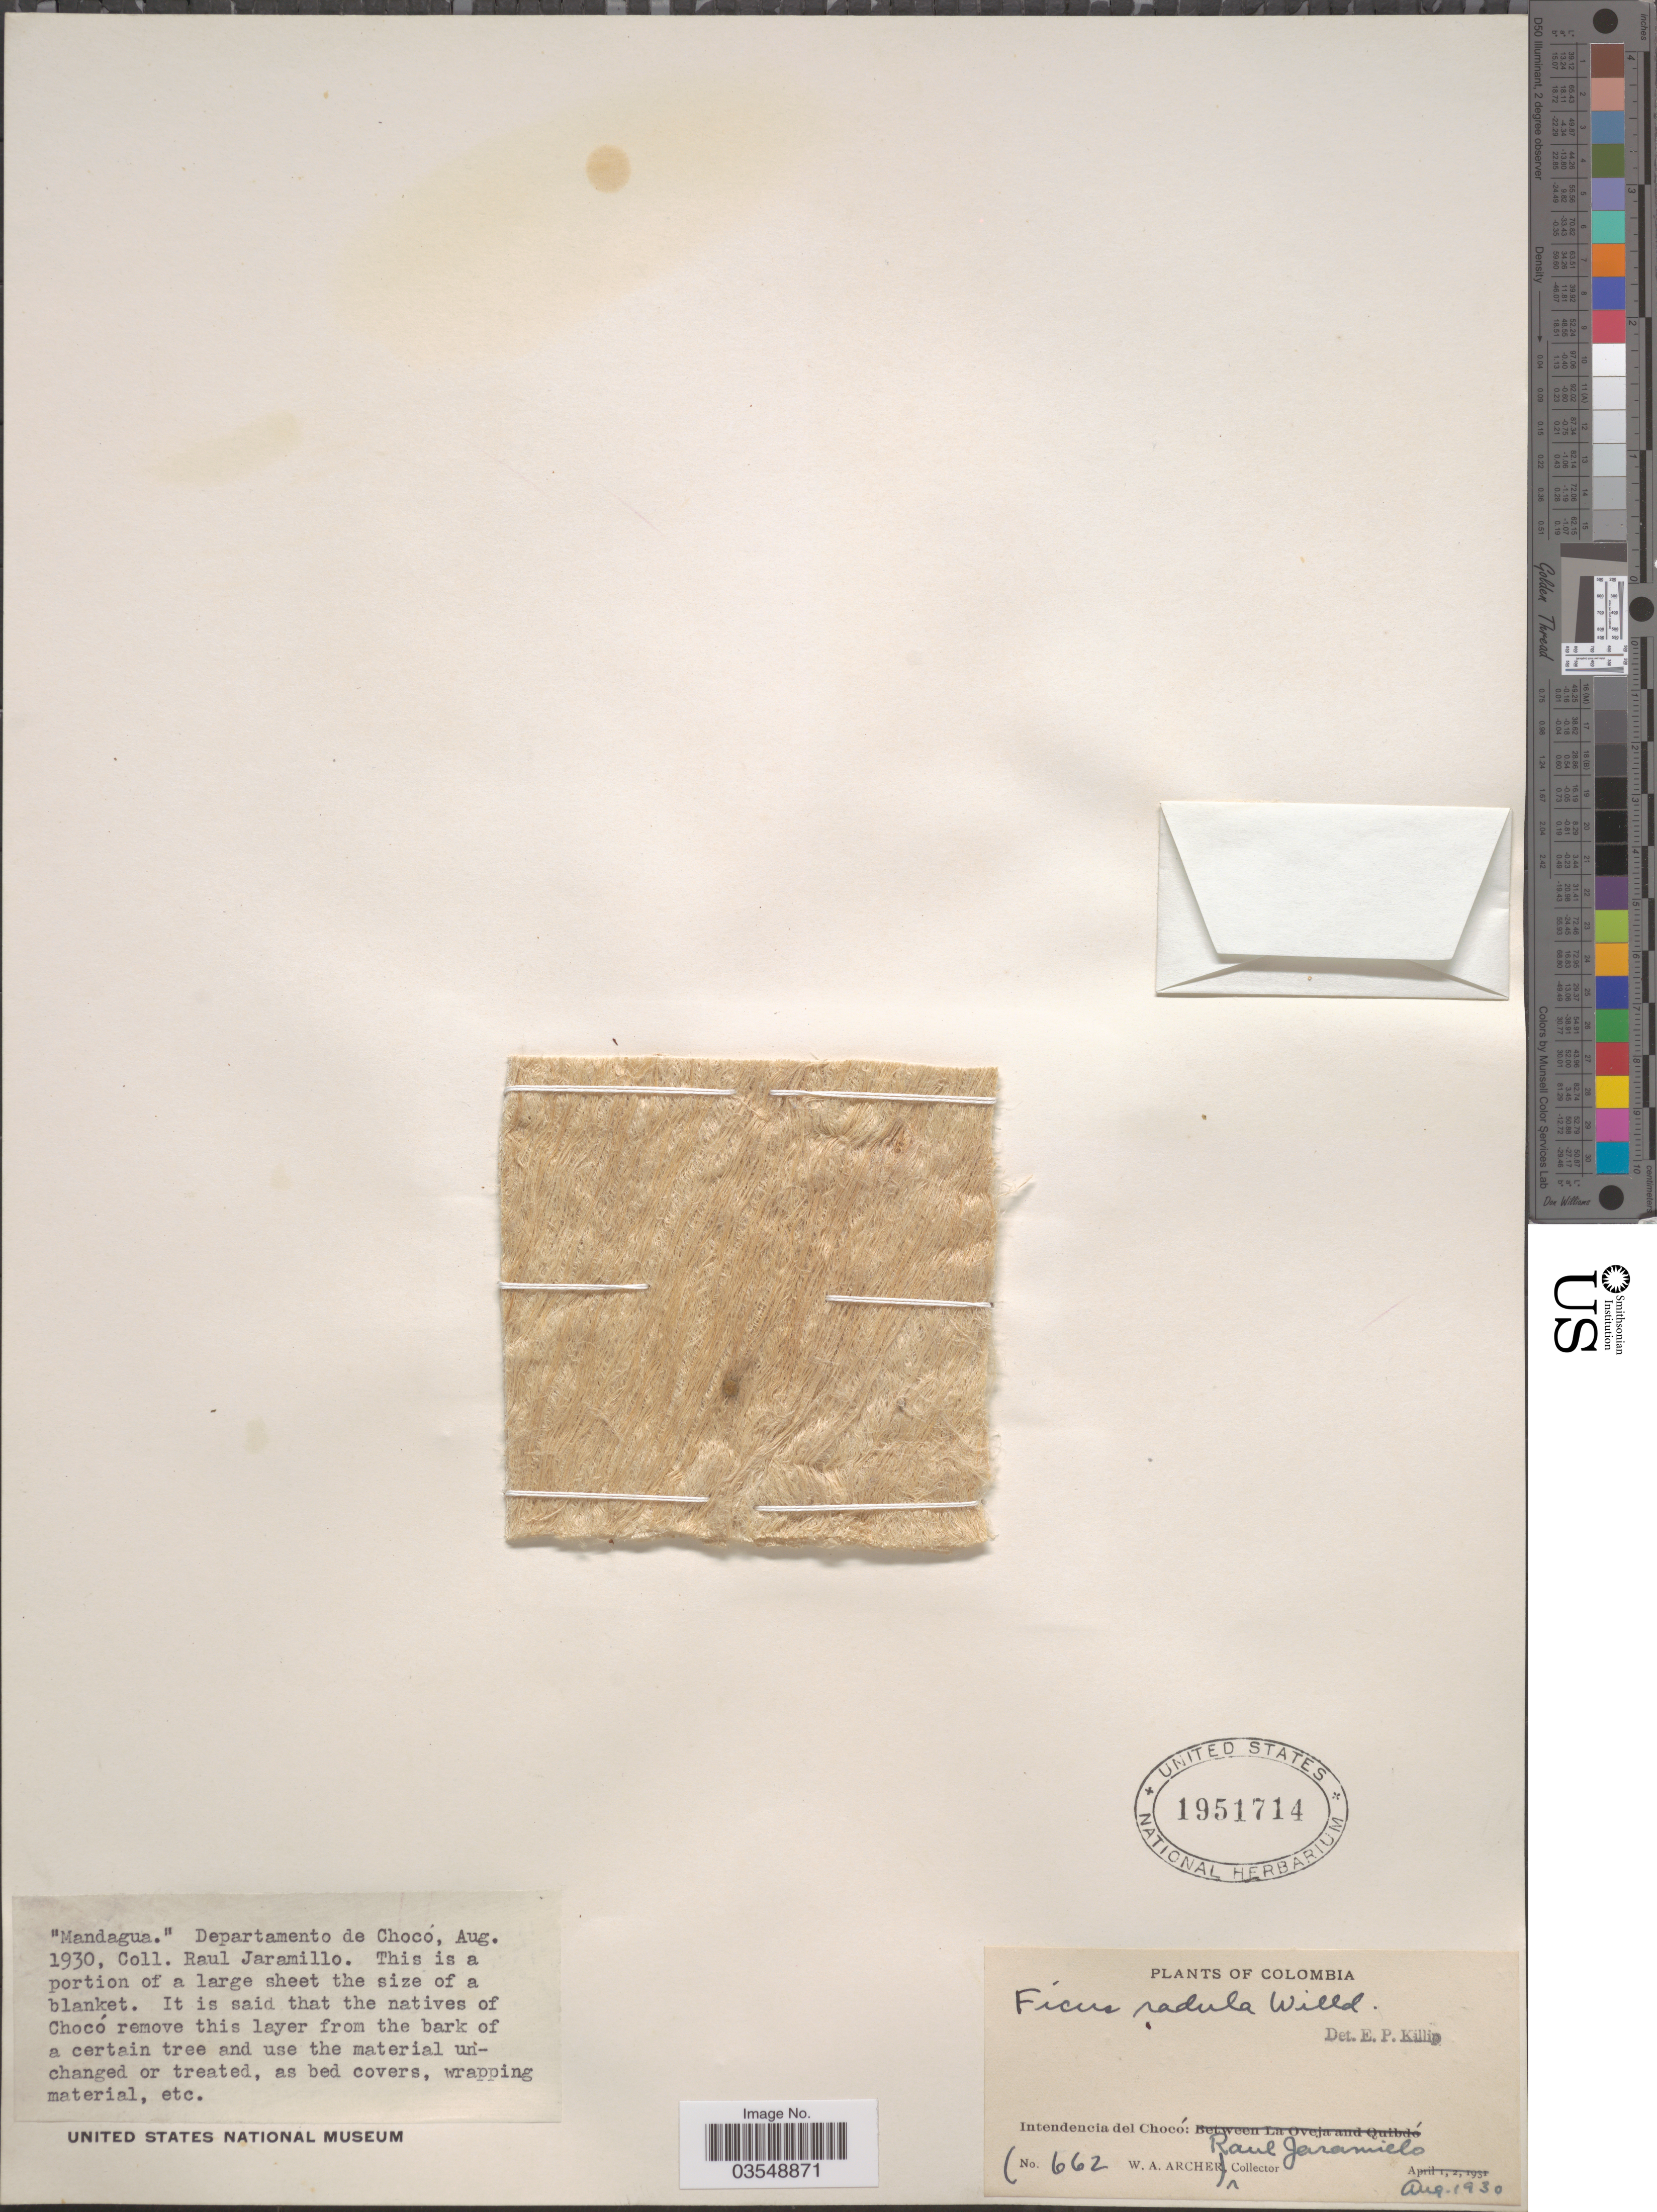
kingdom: Plantae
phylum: Tracheophyta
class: Magnoliopsida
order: Rosales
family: Moraceae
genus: Ficus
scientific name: Ficus radula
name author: Humb. & Bonpl. ex Willd.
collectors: R. Jaramillo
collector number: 662?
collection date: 1930-08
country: Colombia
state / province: Chocó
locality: Departamento de Chocó. Intendencia del Chocó.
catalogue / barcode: US 1951714